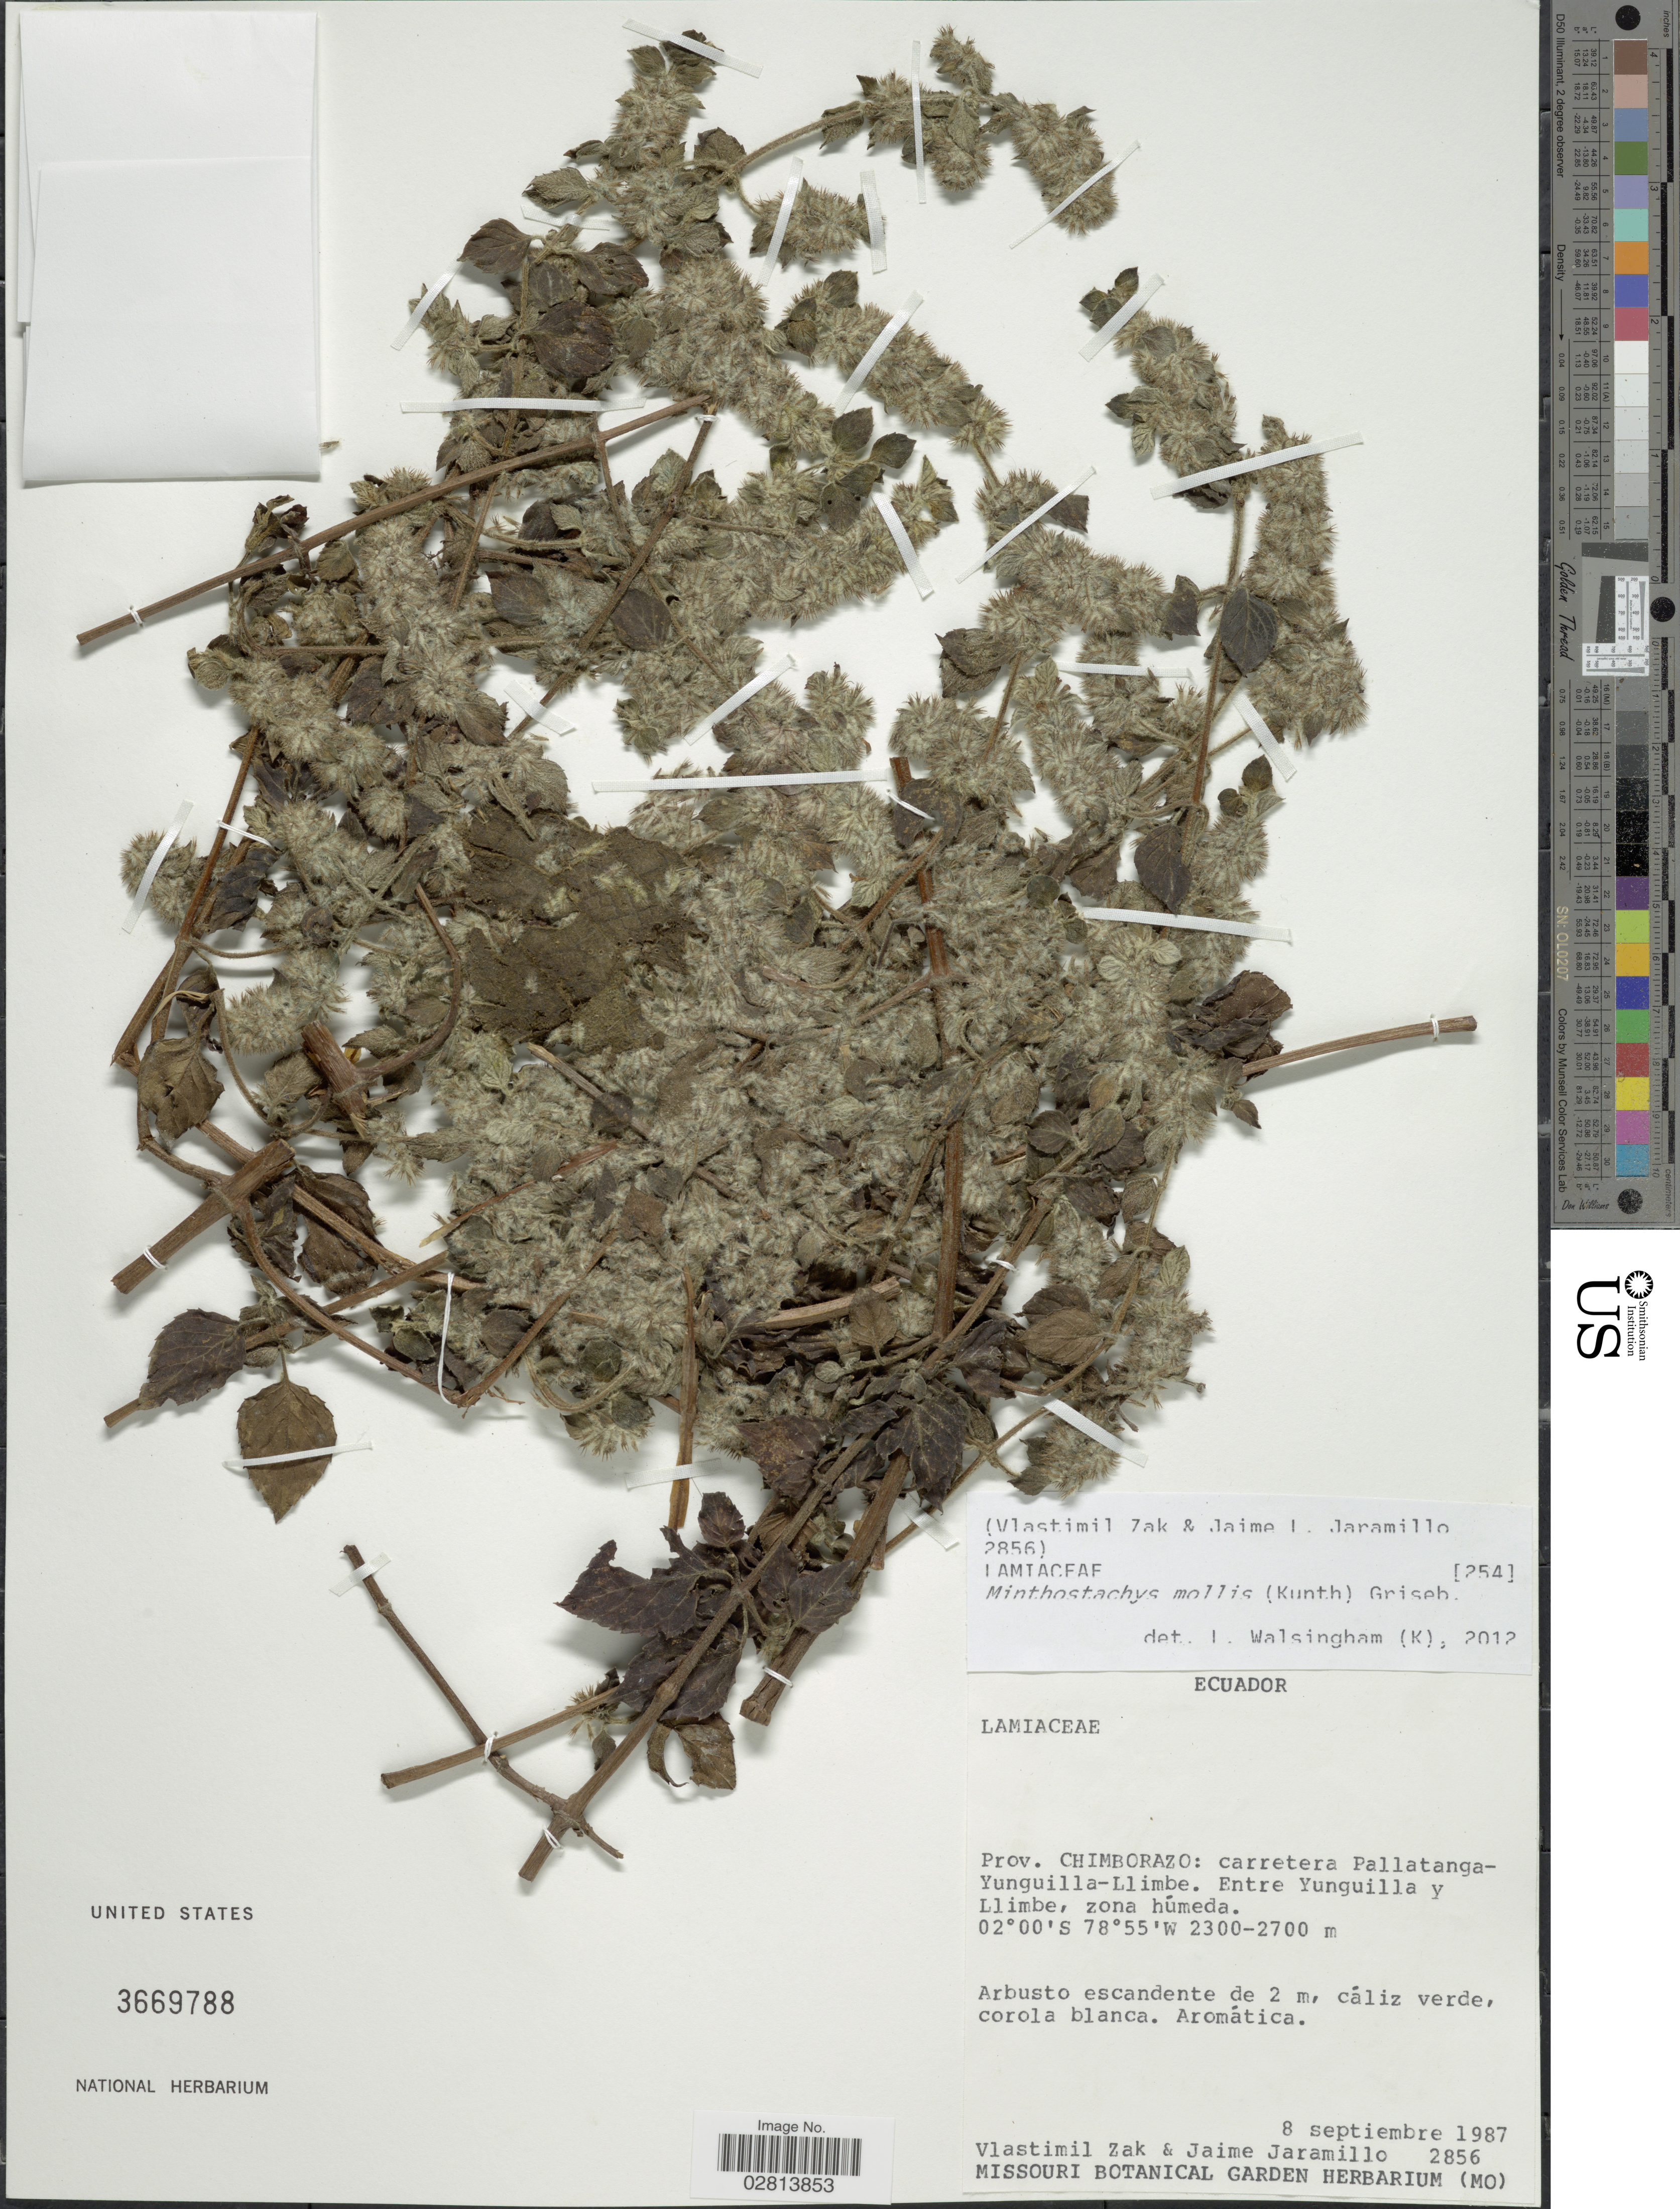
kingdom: Plantae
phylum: Tracheophyta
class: Magnoliopsida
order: Lamiales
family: Lamiaceae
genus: Minthostachys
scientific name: Minthostachys mollis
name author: (Kunth) Griseb.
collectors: V. Zak & J. Jaramillo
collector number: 2856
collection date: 1987-09-08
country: Ecuador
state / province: Chimborazo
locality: Carretera Pallatanga-Yunguilla-Llimbe. Entre Yunguilla y Llimbe, zona húmeda.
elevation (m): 2300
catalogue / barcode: US 3669788